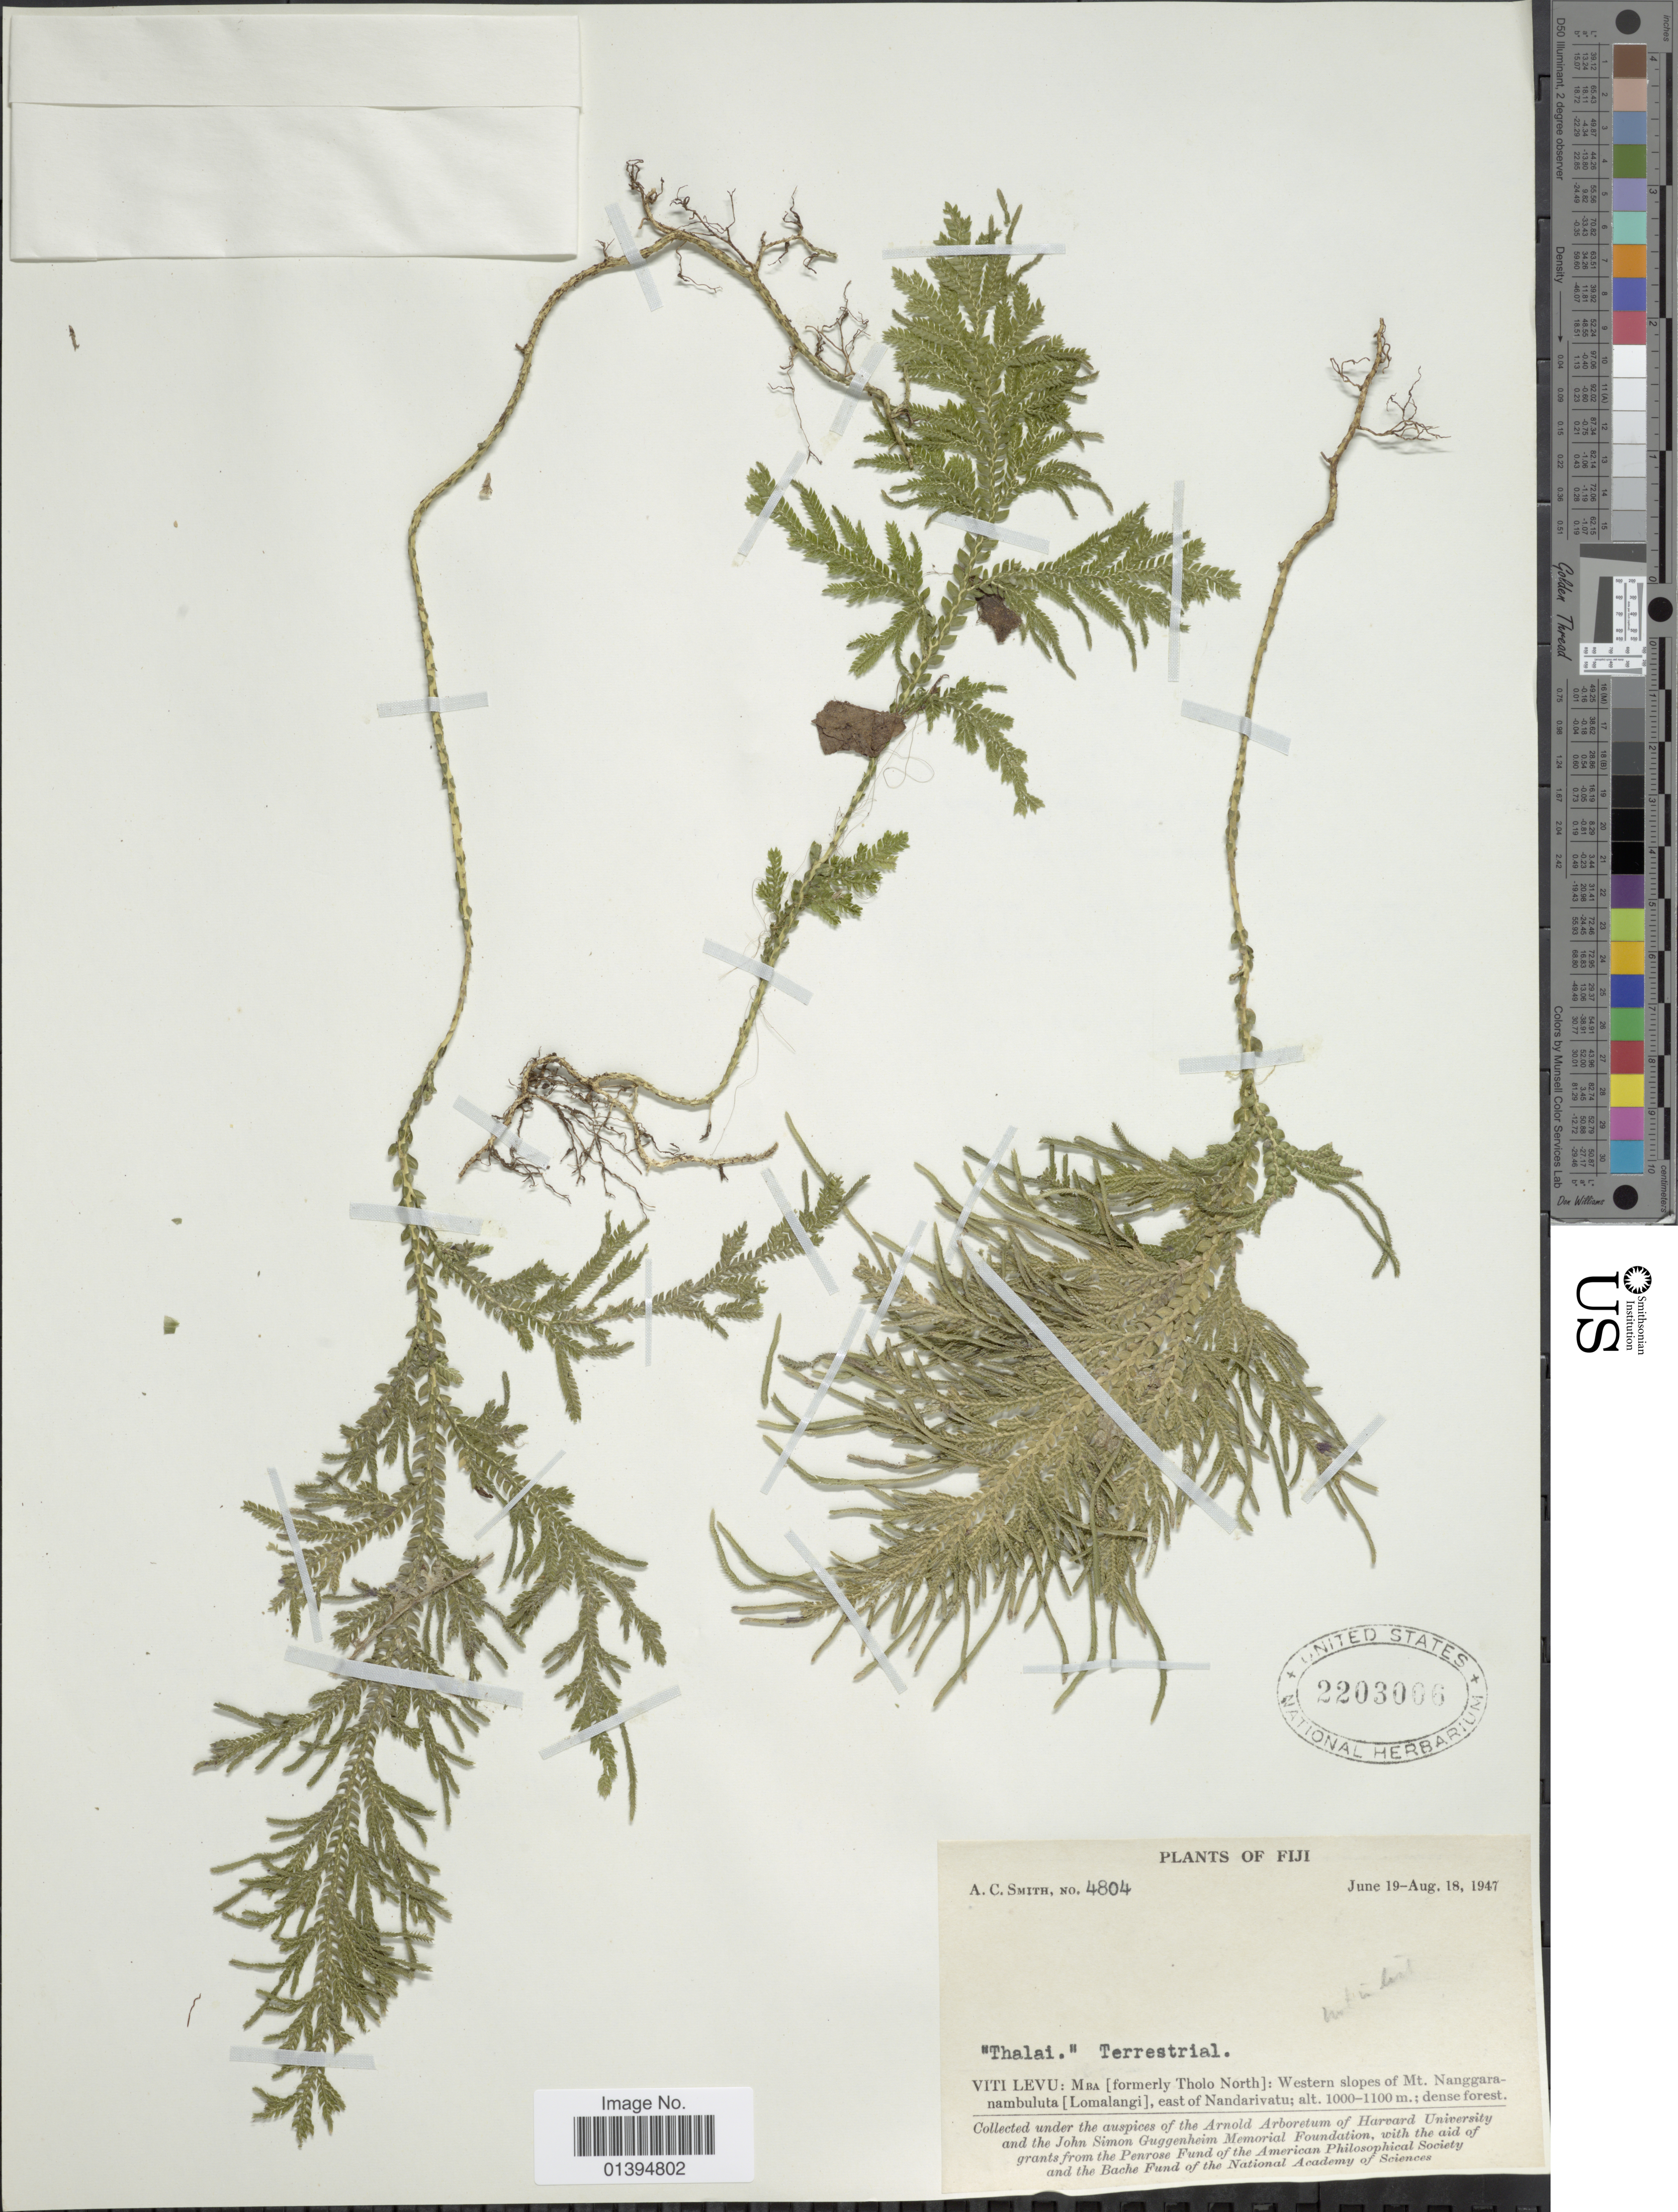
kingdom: Plantae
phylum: Tracheophyta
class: Lycopodiopsida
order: Selaginellales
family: Selaginellaceae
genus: Selaginella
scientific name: Selaginella sp.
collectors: A. C. Smith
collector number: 4804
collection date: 1947-06-19/1947-08-18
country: Fiji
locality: Viti Levu: Mba [formerly Tholo North]: Western slopes of Mt. Nanggaranambuluta [Lomalangi], east of Nandarivatu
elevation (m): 1000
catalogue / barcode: US 2203066